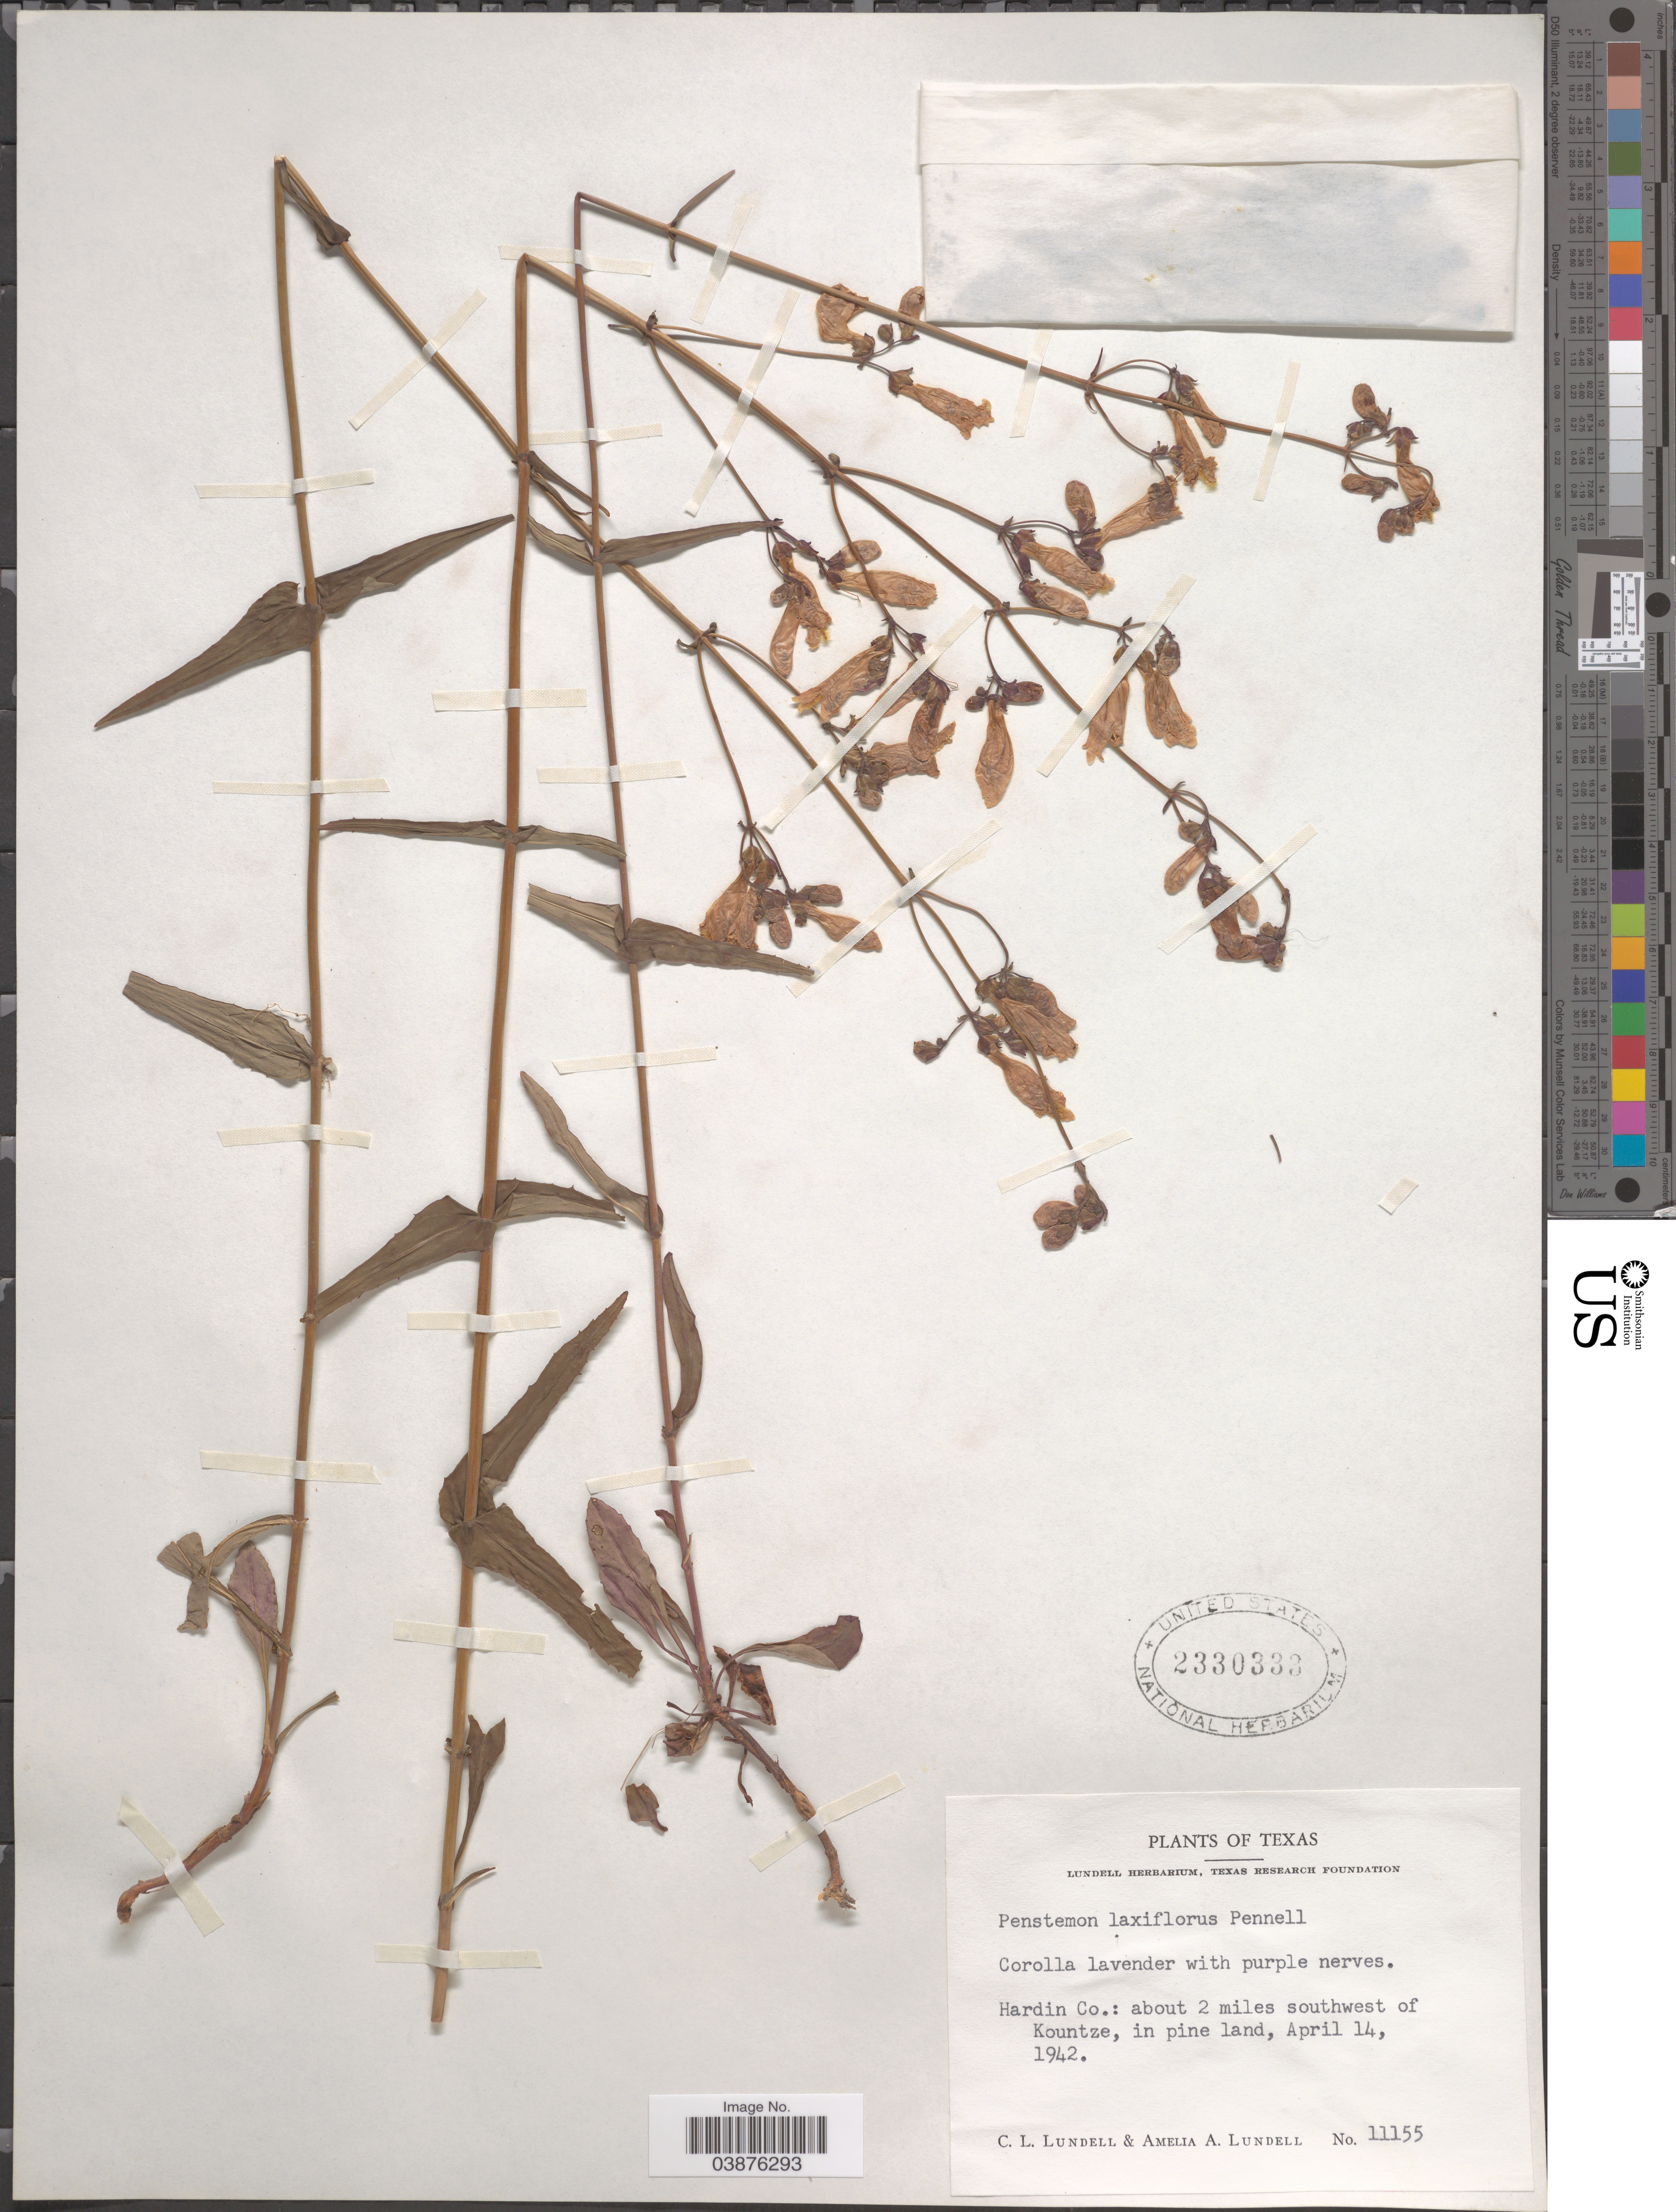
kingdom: Plantae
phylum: Tracheophyta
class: Magnoliopsida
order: Lamiales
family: Plantaginaceae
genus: Penstemon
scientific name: Penstemon laxiflorus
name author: Pennell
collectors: C. L. Lundell & A. A. Lundell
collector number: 11155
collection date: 1942-04-14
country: United States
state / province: Texas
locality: Hardin Co.: about 2 miles southwest of Kountze.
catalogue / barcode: US 2330333